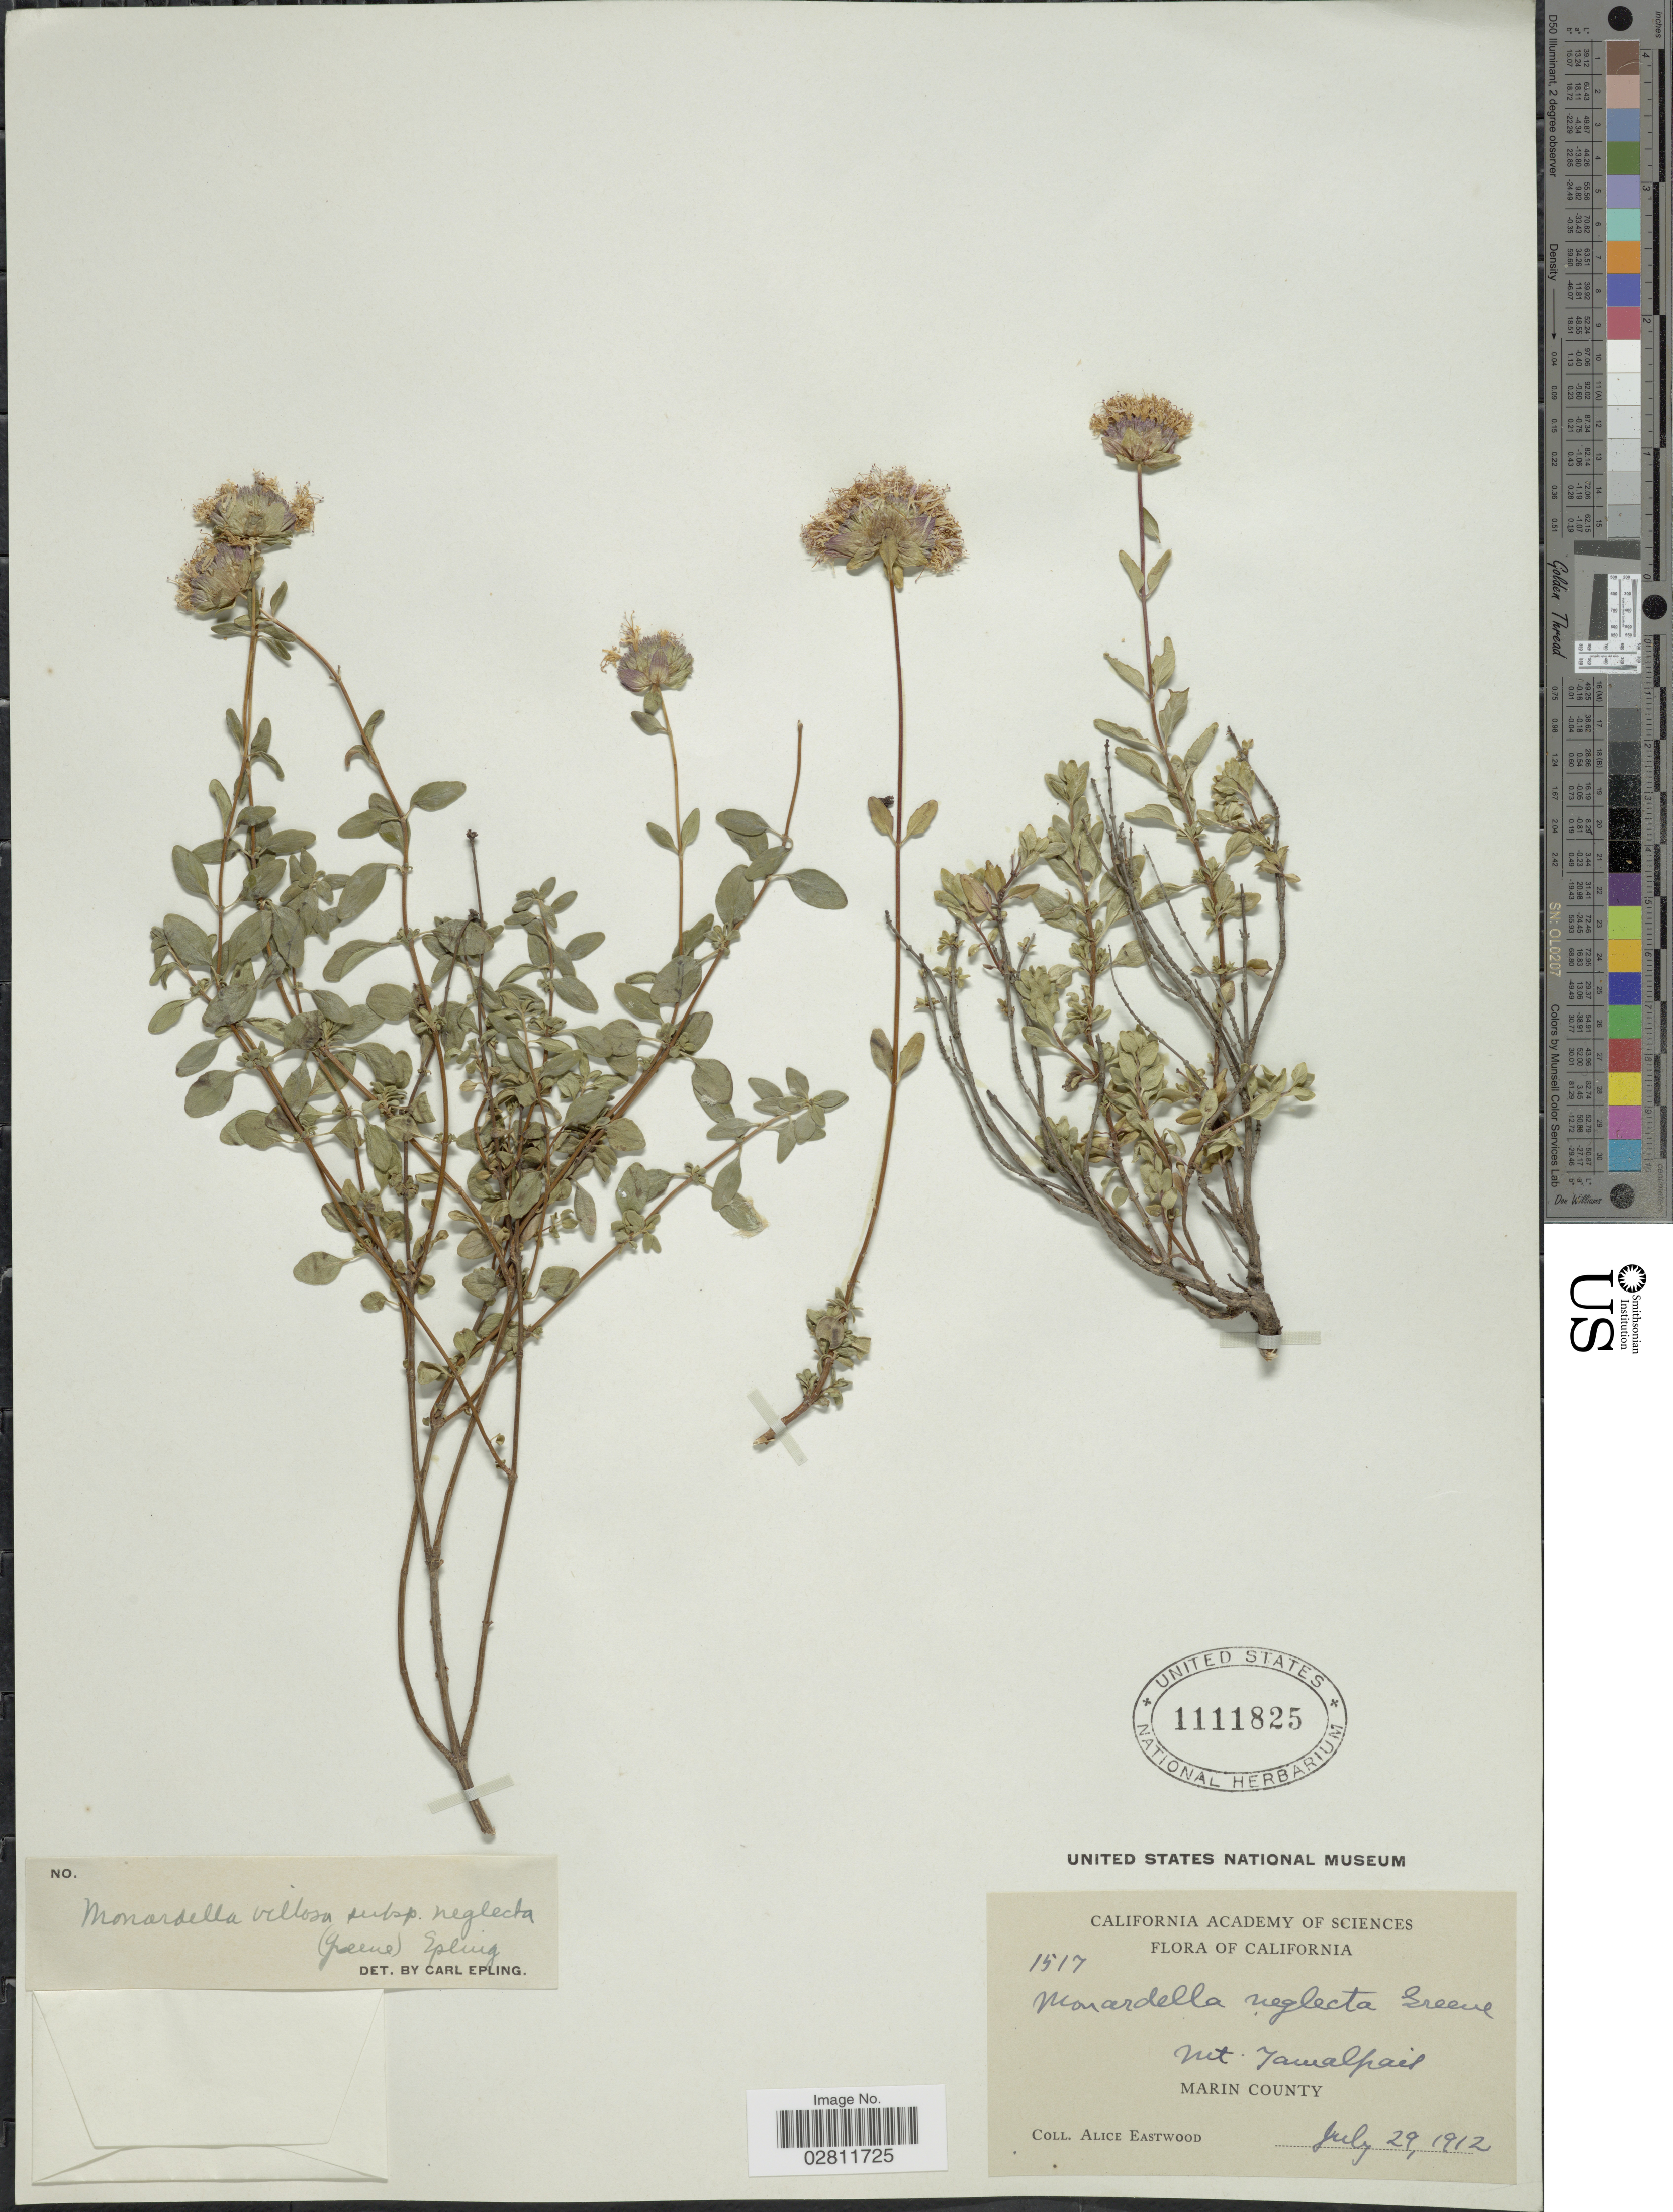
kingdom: Plantae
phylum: Tracheophyta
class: Magnoliopsida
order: Lamiales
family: Lamiaceae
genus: Monardella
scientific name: Monardella villosa subsp. neglecta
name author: (Greene) Epling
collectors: A. Eastwood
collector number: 1517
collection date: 1912-07-29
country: United States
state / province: California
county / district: Marin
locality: Mt. Tamalpais. Marin County.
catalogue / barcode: US 1111825